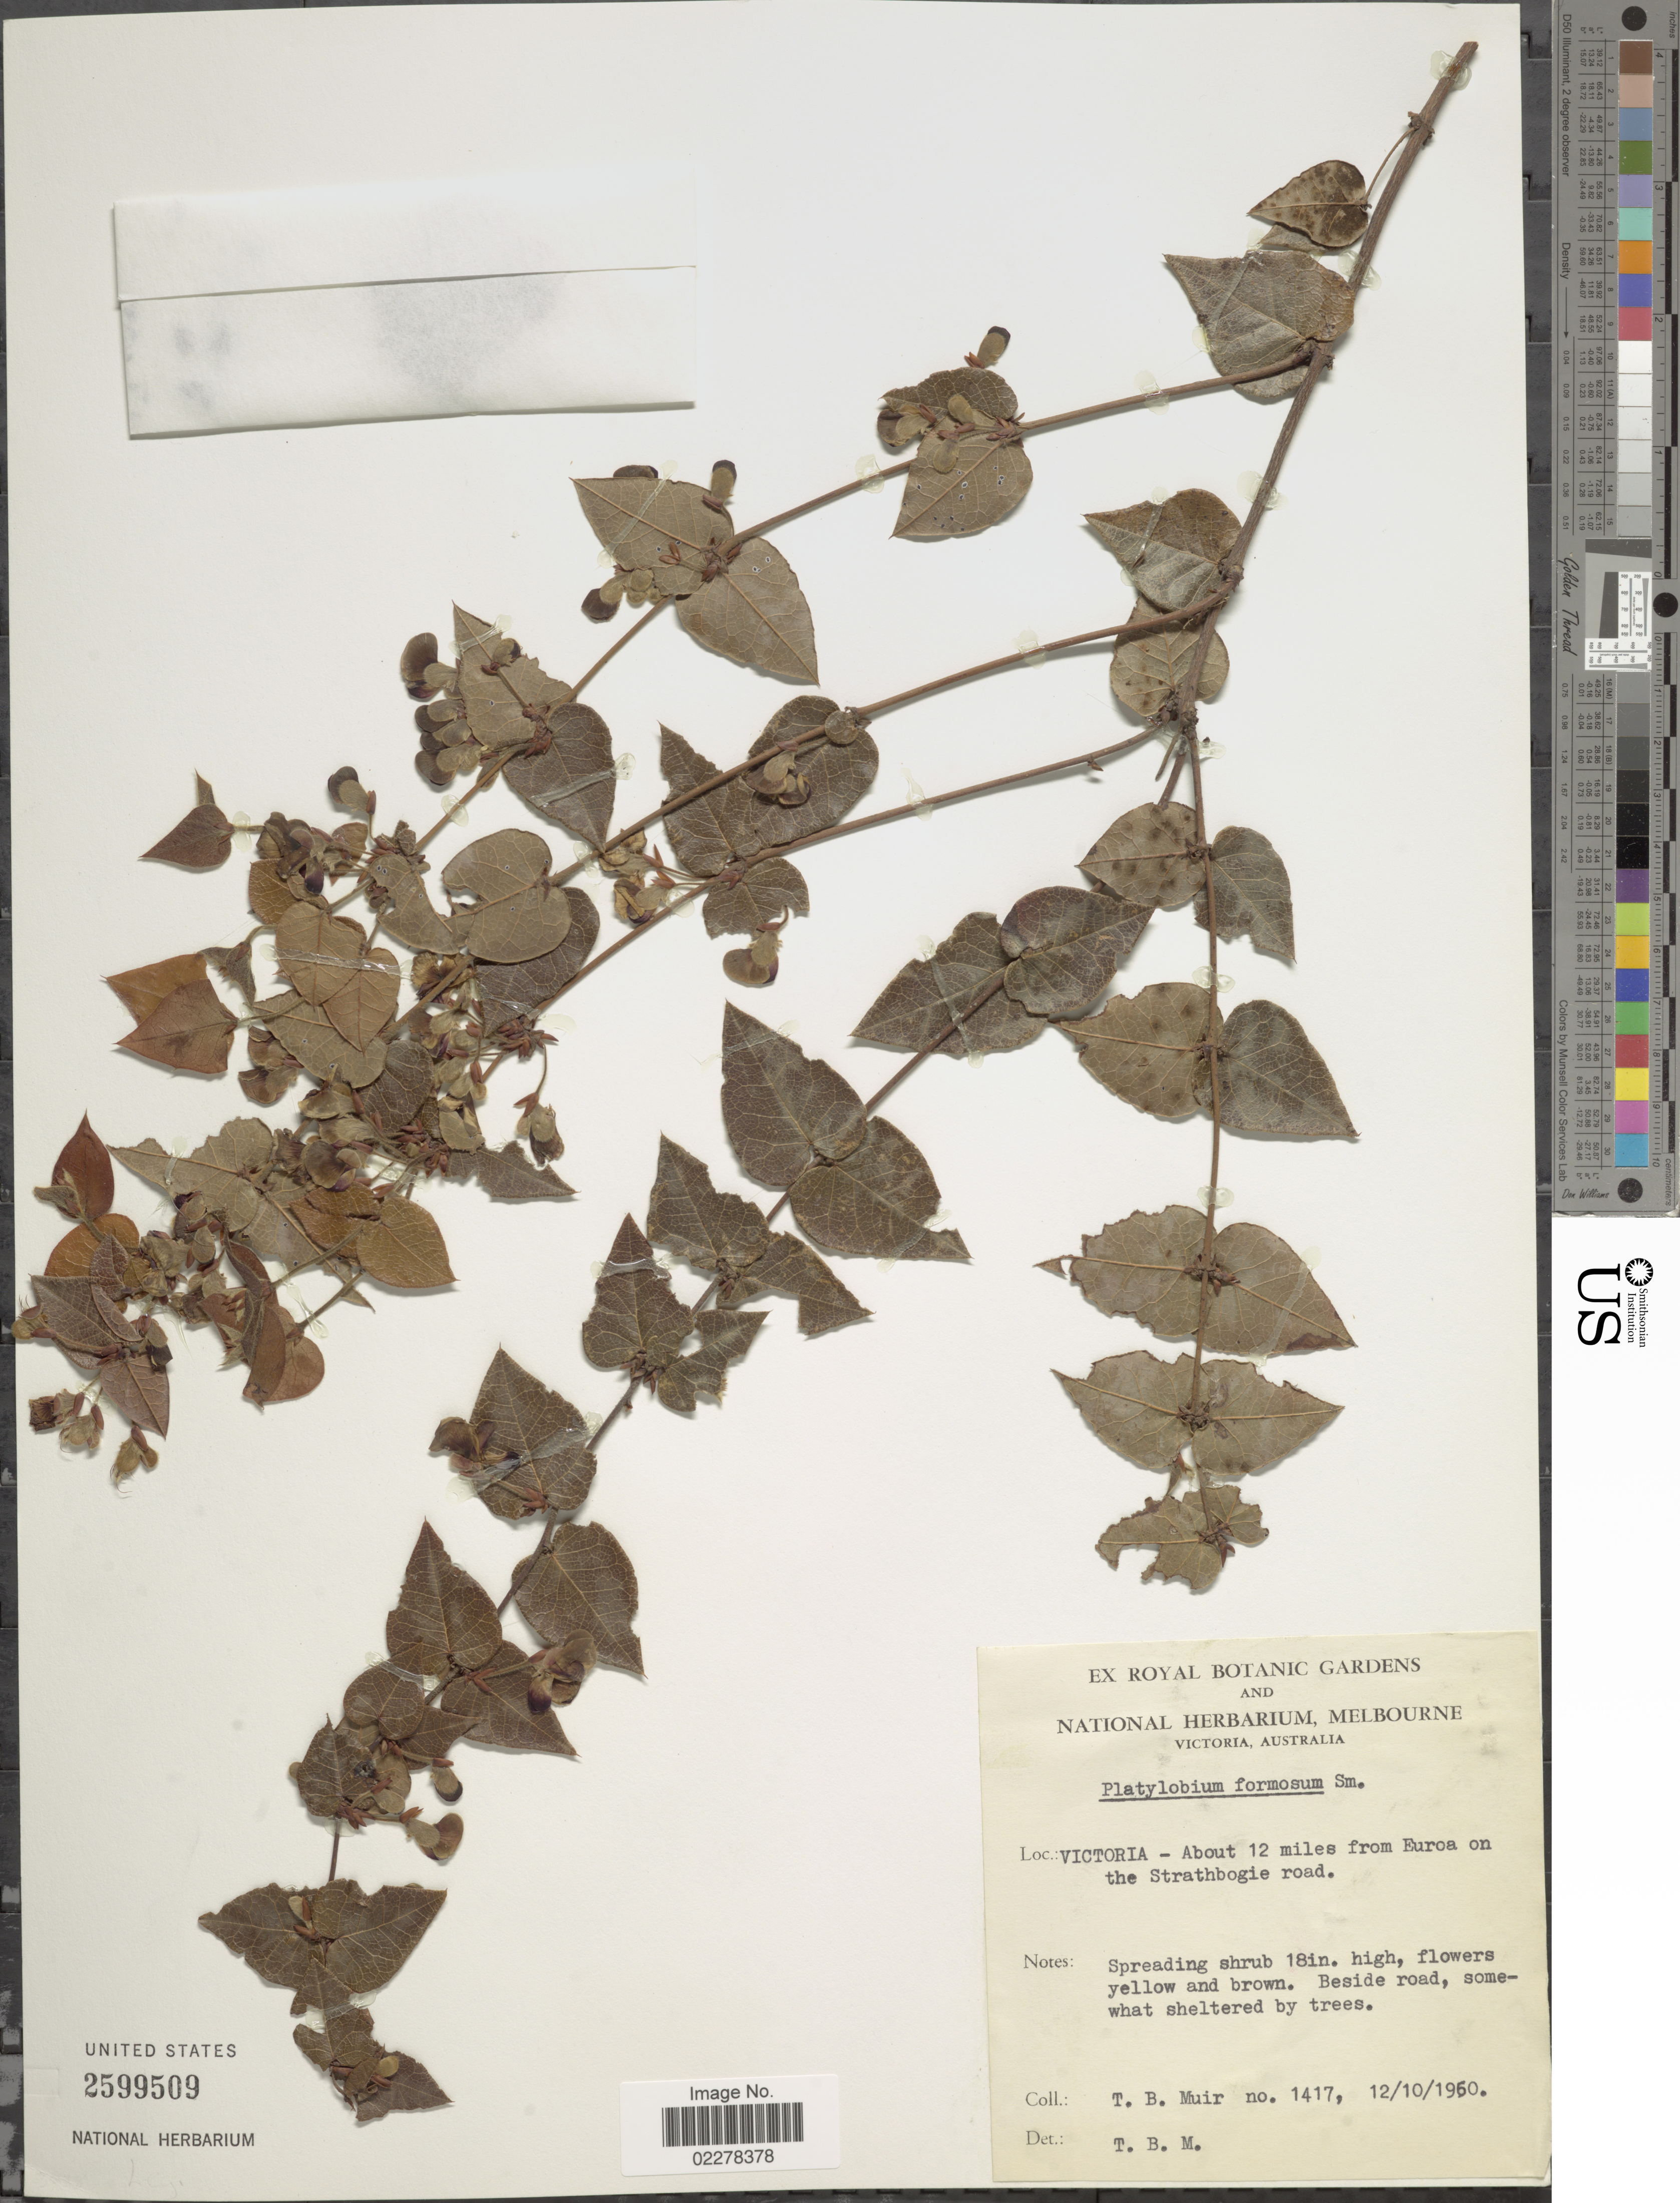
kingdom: Plantae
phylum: Tracheophyta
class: Magnoliopsida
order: Fabales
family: Fabaceae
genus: Platylobium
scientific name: Platylobium formosum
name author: Sm.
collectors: T. Muir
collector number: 1417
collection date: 1960-10-12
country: Australia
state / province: Victoria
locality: Victoria - About 12 miles from Euroa on the Stathbogie road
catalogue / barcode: US 2599509